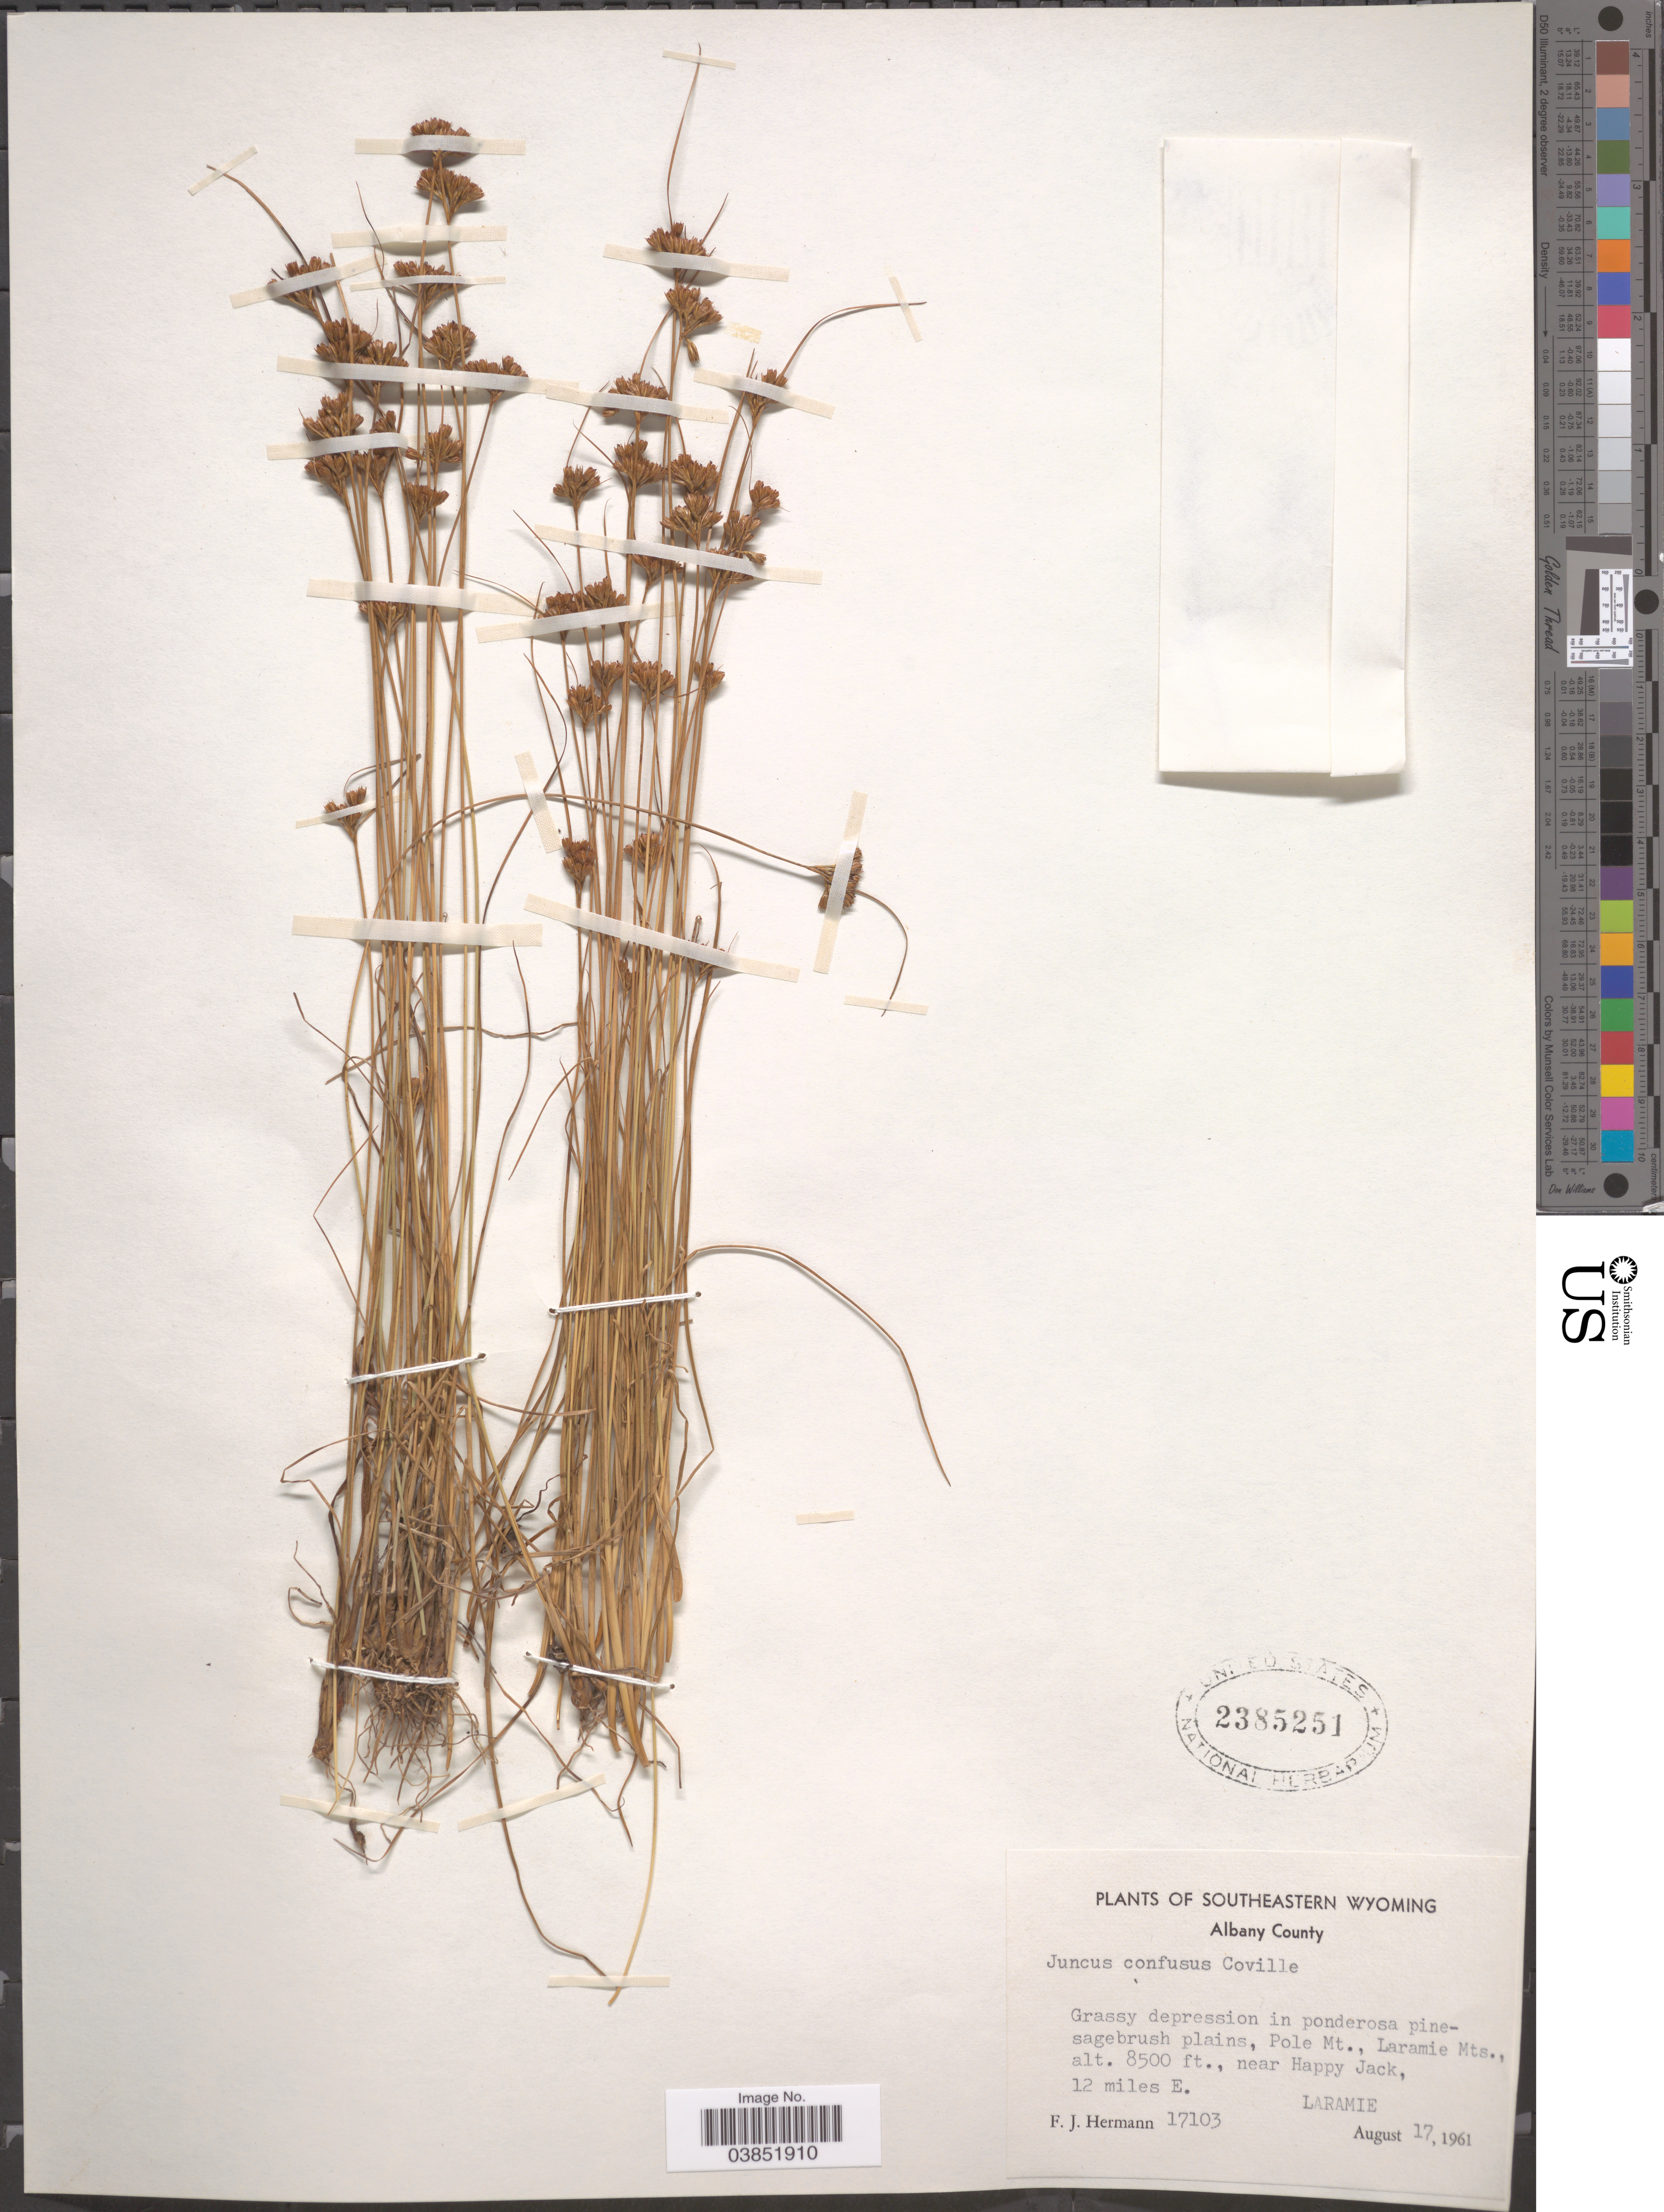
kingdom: Plantae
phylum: Tracheophyta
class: Liliopsida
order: Poales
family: Juncaceae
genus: Juncus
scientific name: Juncus confusus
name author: Coville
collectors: F. J. Hermann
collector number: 17103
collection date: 1961-08-17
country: United States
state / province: Wyoming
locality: Southeastern Wyoming. Albany County. Grassy depression in ponderosa pinesagebrush plains, Pole Mt., Laramie Mts., near Happy Jack, 12 miles E. Laramie.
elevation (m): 2591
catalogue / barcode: US 2385251